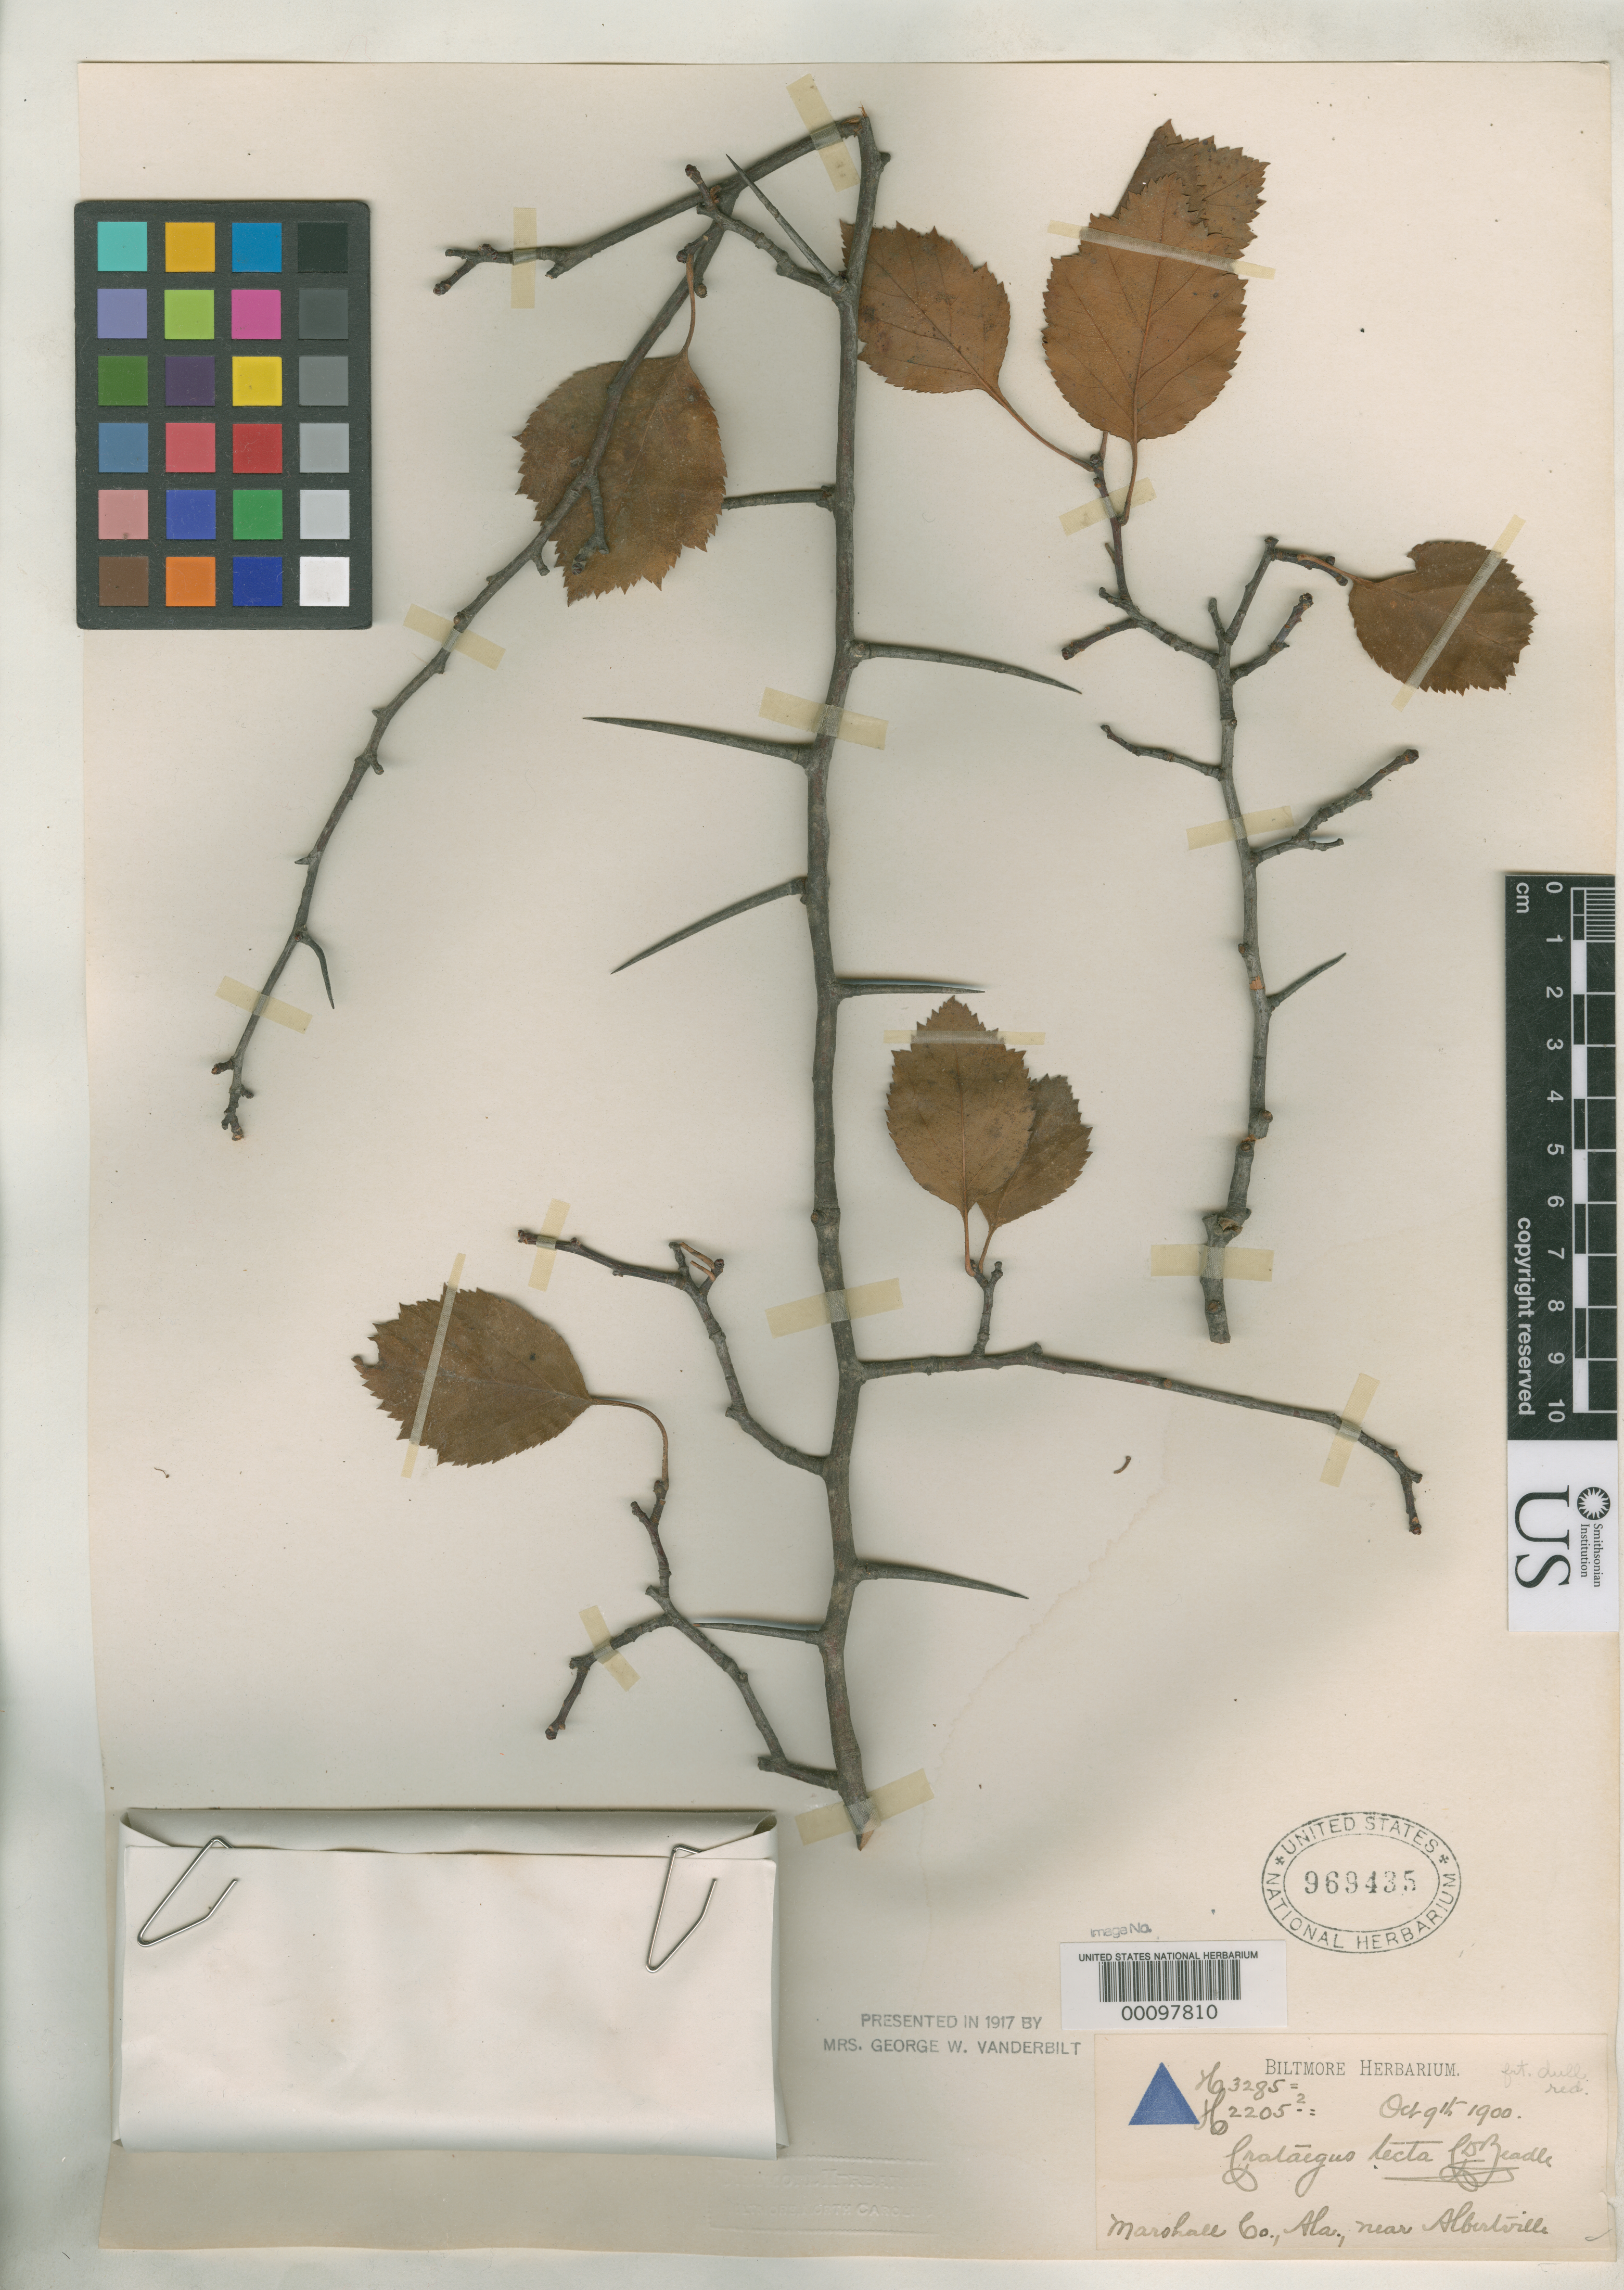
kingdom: Plantae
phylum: Tracheophyta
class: Magnoliopsida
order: Rosales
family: Rosaceae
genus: Crataegus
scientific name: Crataegus tecta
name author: Beadle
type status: Type Collection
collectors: ex herb. Biltmore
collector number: H 3285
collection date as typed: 09 Oct 1900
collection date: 1900-10-09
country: United States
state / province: Alabama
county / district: Marshall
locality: Near Albertville.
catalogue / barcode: US 969435